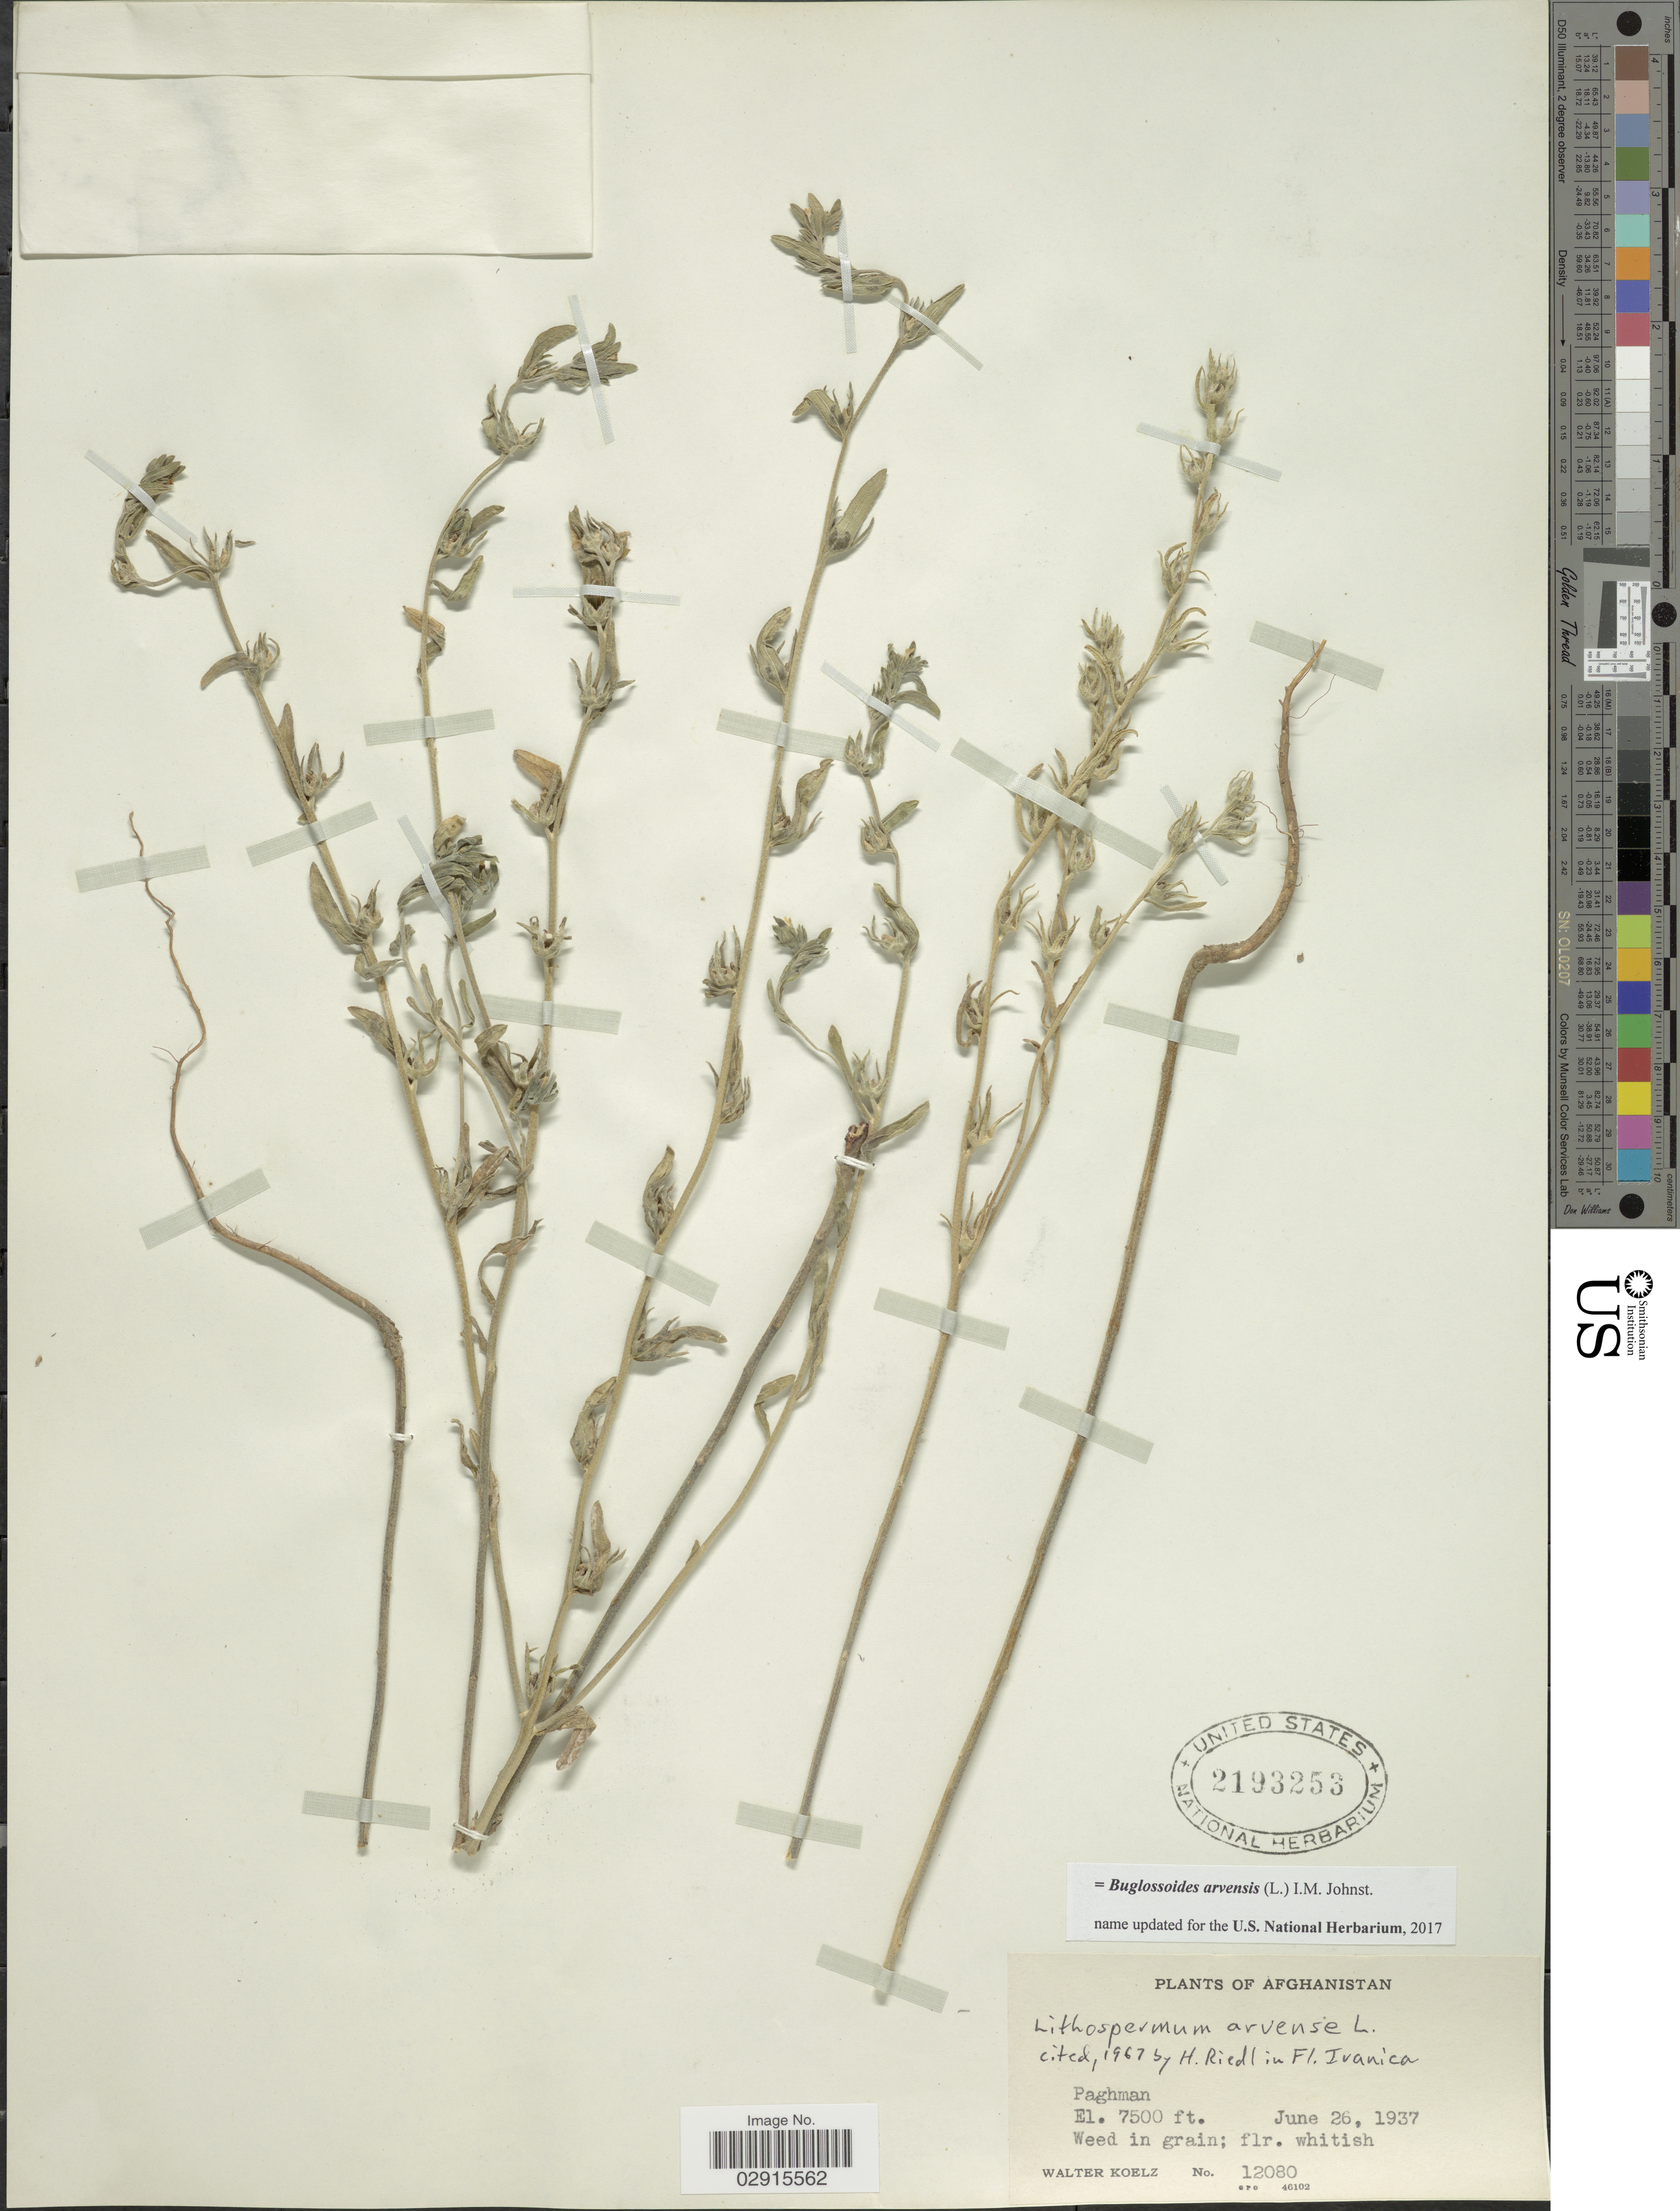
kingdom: Plantae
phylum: Tracheophyta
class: Magnoliopsida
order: Boraginales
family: Boraginaceae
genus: Buglossoides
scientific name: Buglossoides arvensis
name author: (L.) I.M. Johnst.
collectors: W. N. Koelz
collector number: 12080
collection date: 1937-06-26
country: Afghanistan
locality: Paghman.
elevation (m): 2286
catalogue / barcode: US 2193253